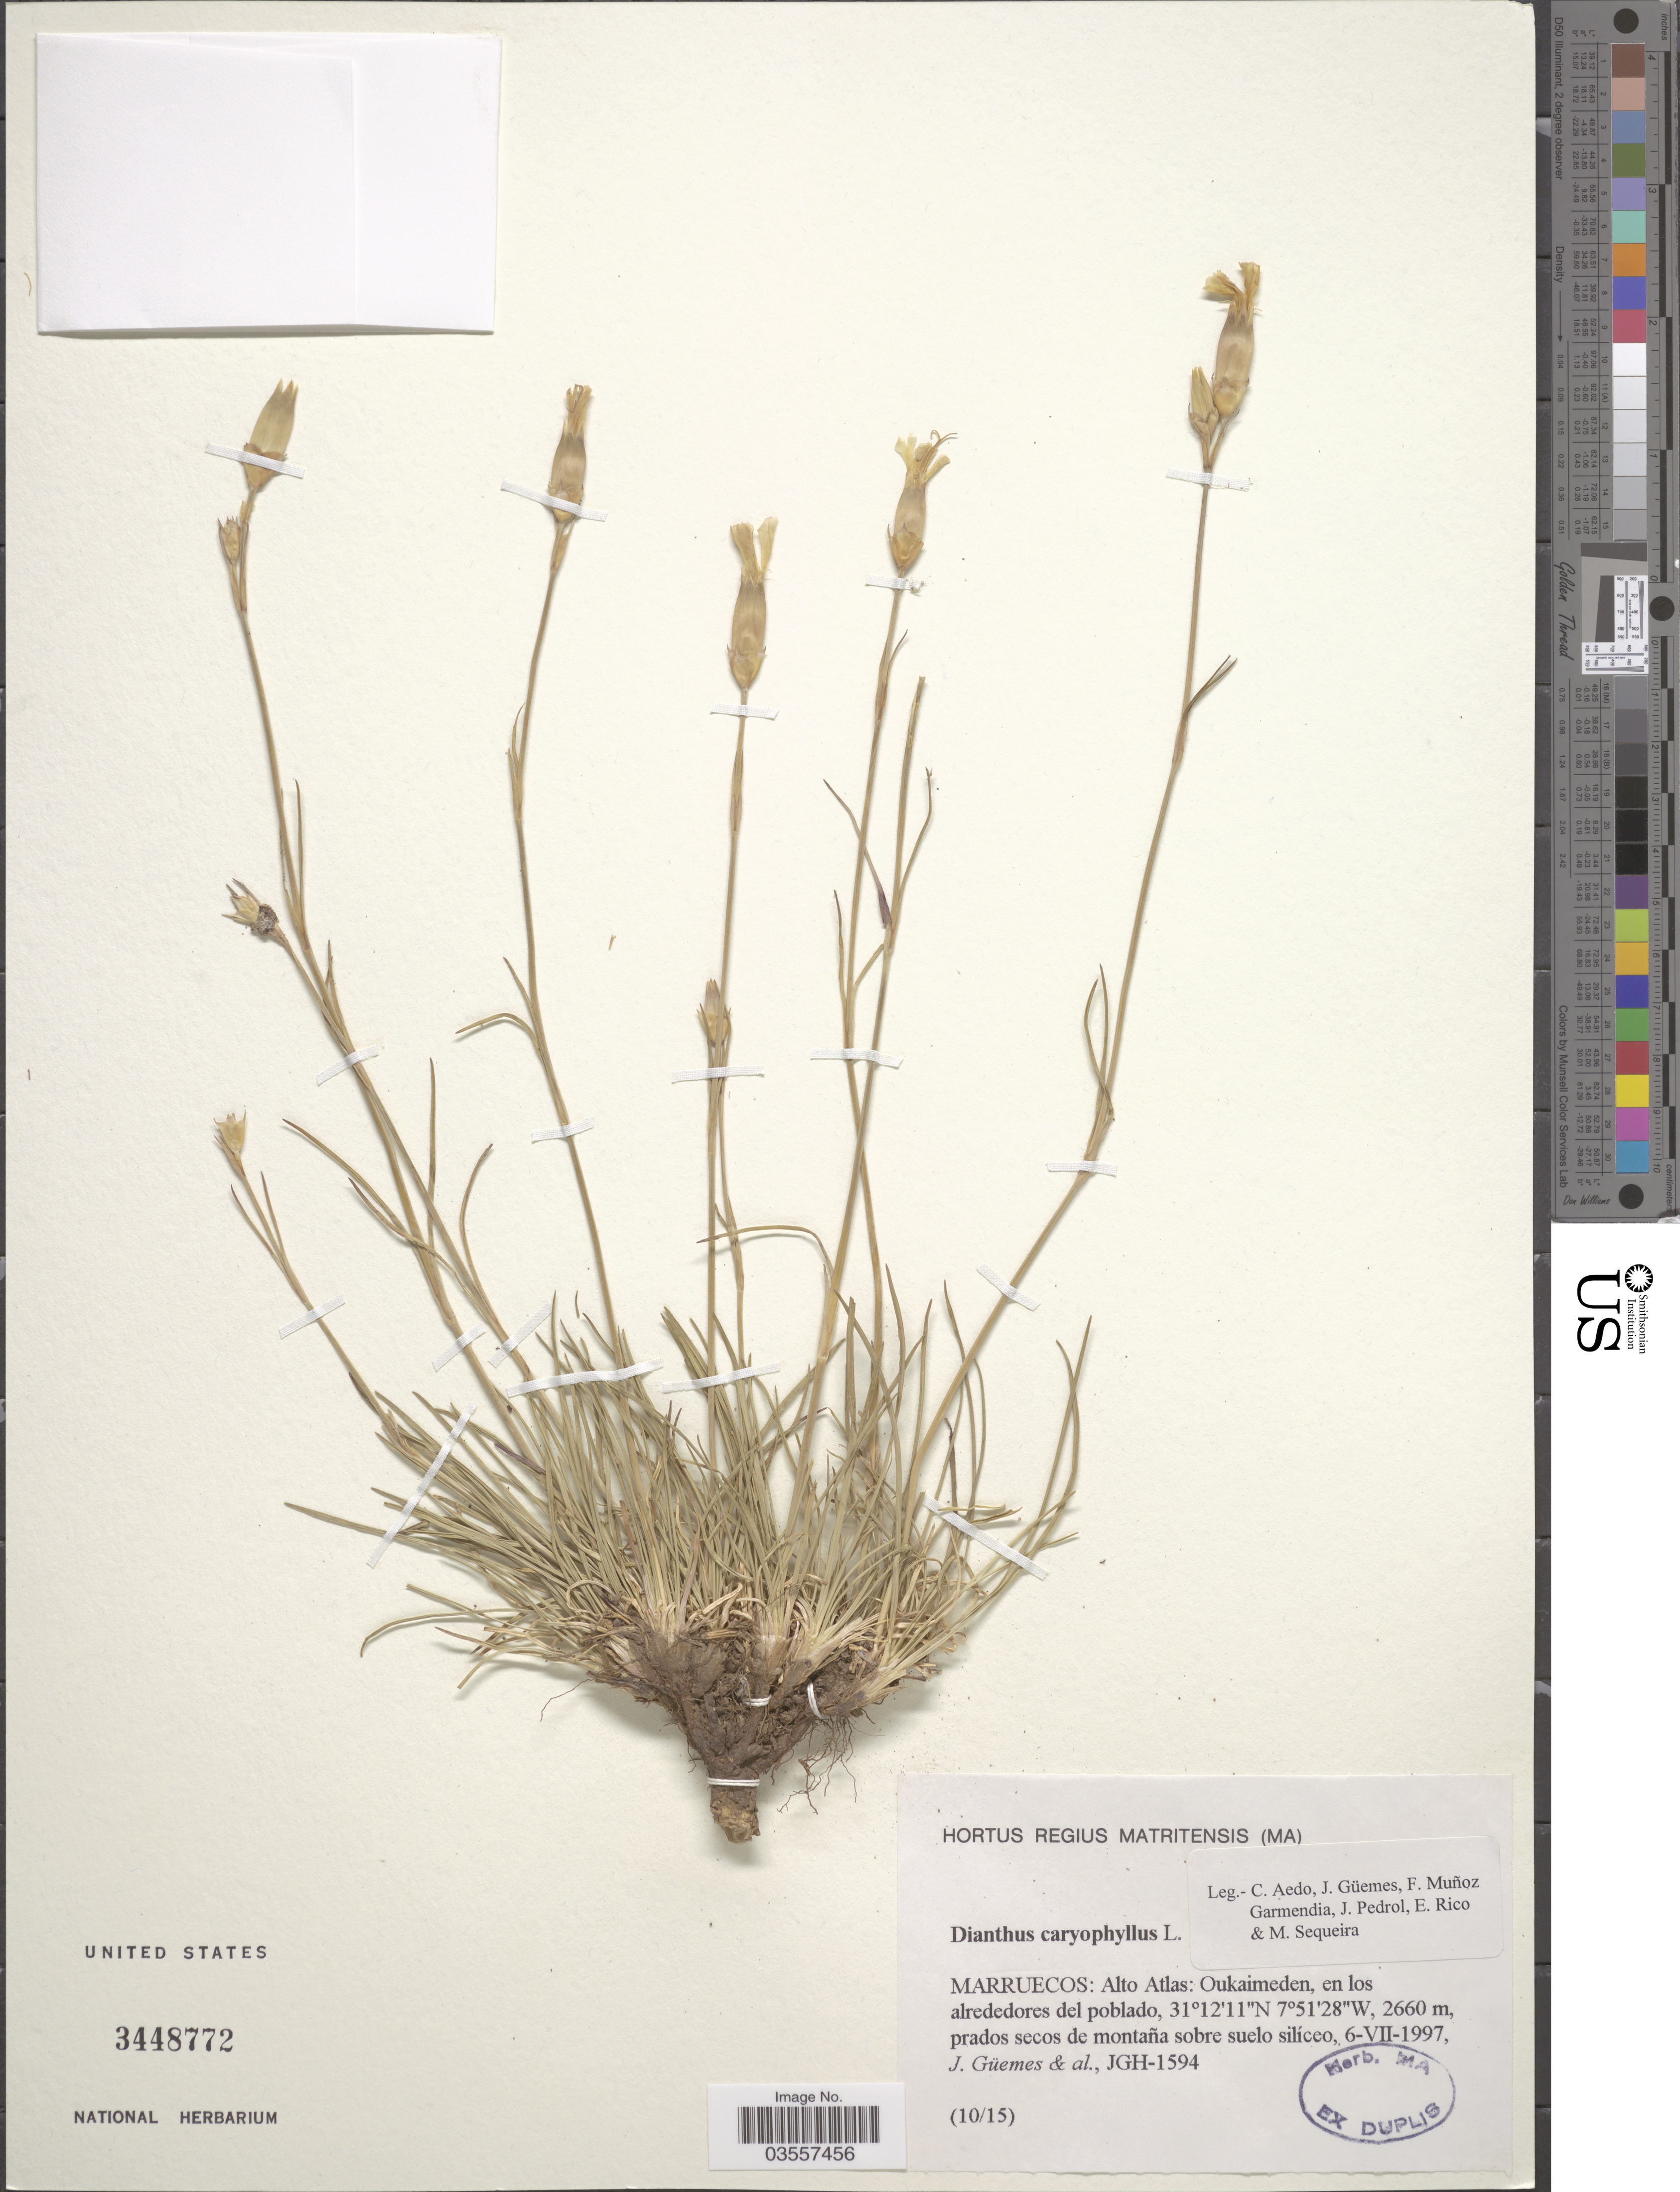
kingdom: Plantae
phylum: Tracheophyta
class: Magnoliopsida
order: Caryophyllales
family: Caryophyllaceae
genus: Dianthus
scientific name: Dianthus caryophyllus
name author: L.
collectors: J. Güemes & et al.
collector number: JGH-1594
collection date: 1997-07-06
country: Morocco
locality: Marruecos: Alto Atlas: Oukaimeden, en los alrededores del poblado.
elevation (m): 2660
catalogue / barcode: US 3448772